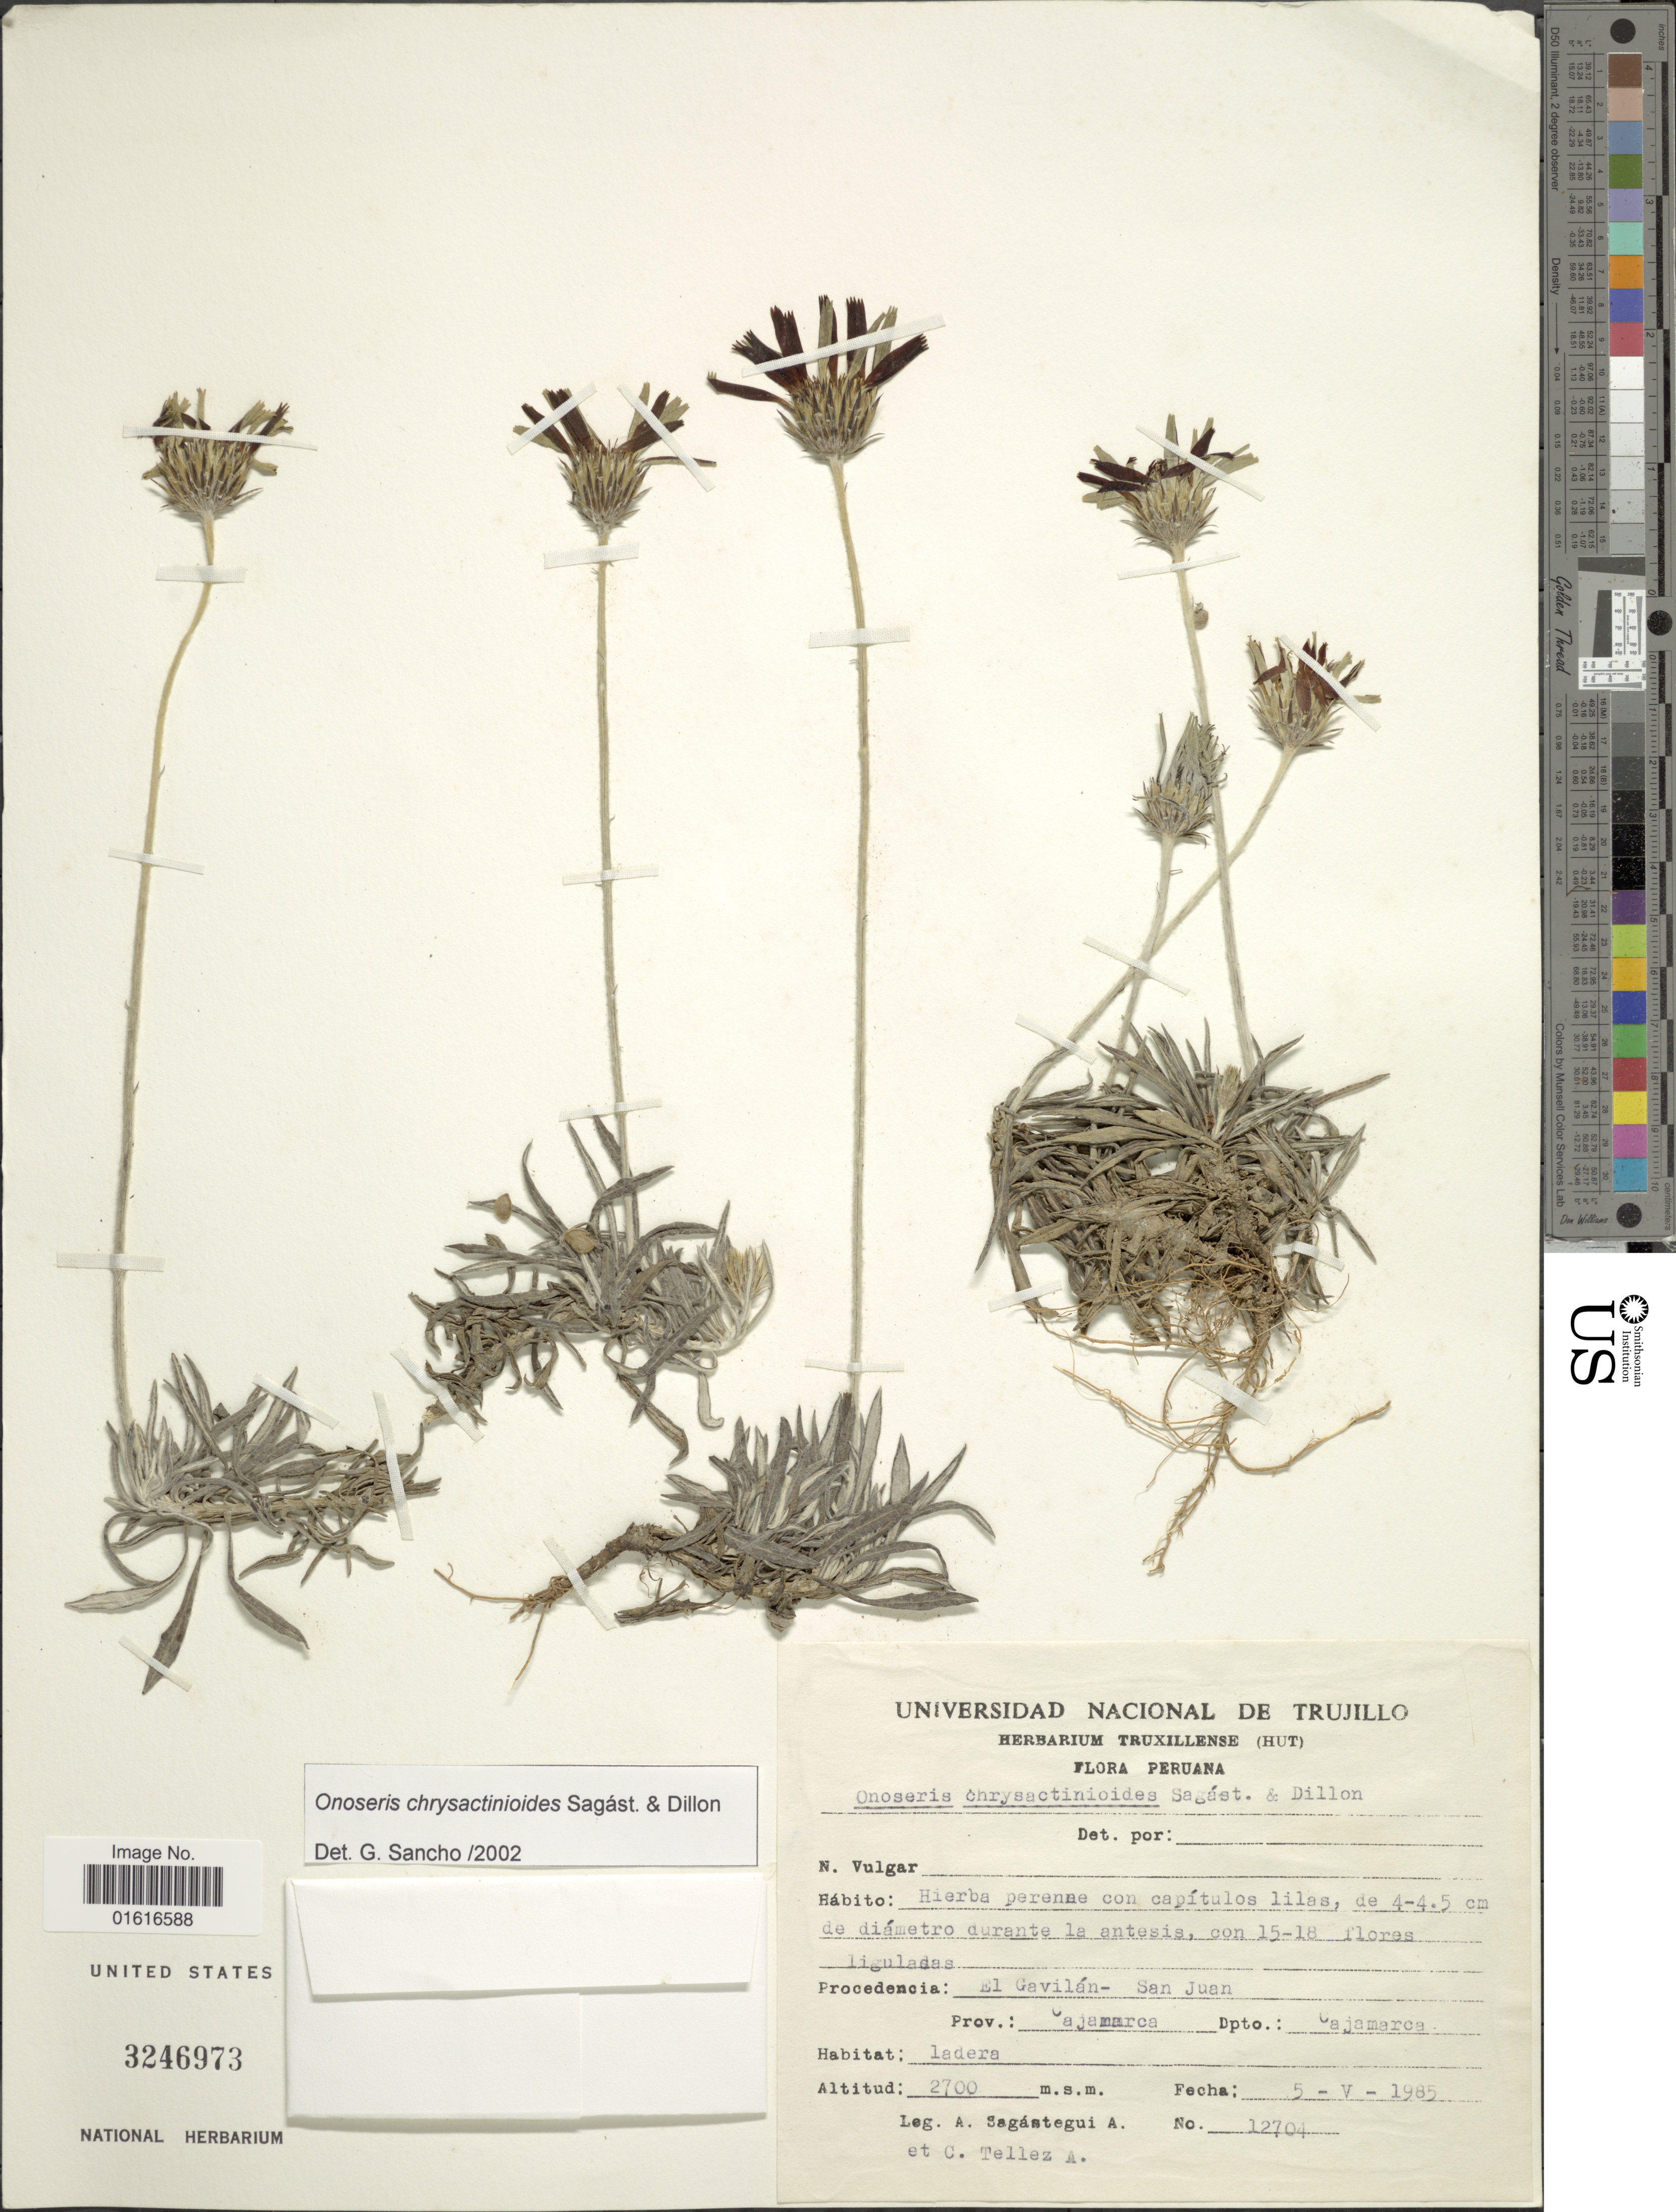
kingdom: Plantae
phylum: Tracheophyta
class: Magnoliopsida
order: Asterales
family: Asteraceae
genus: Onoseris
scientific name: Onoseris chrysactinoides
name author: Sagást. & M.O. Dillon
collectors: A. Sagástegui A. & C. Tellez-A.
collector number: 12704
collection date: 1985-05-05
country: Peru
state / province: Cajamarca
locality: Procedencia: El Gavilan- San Juan, Dpto. Cajarmaca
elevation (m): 2700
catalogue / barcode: US 3246973